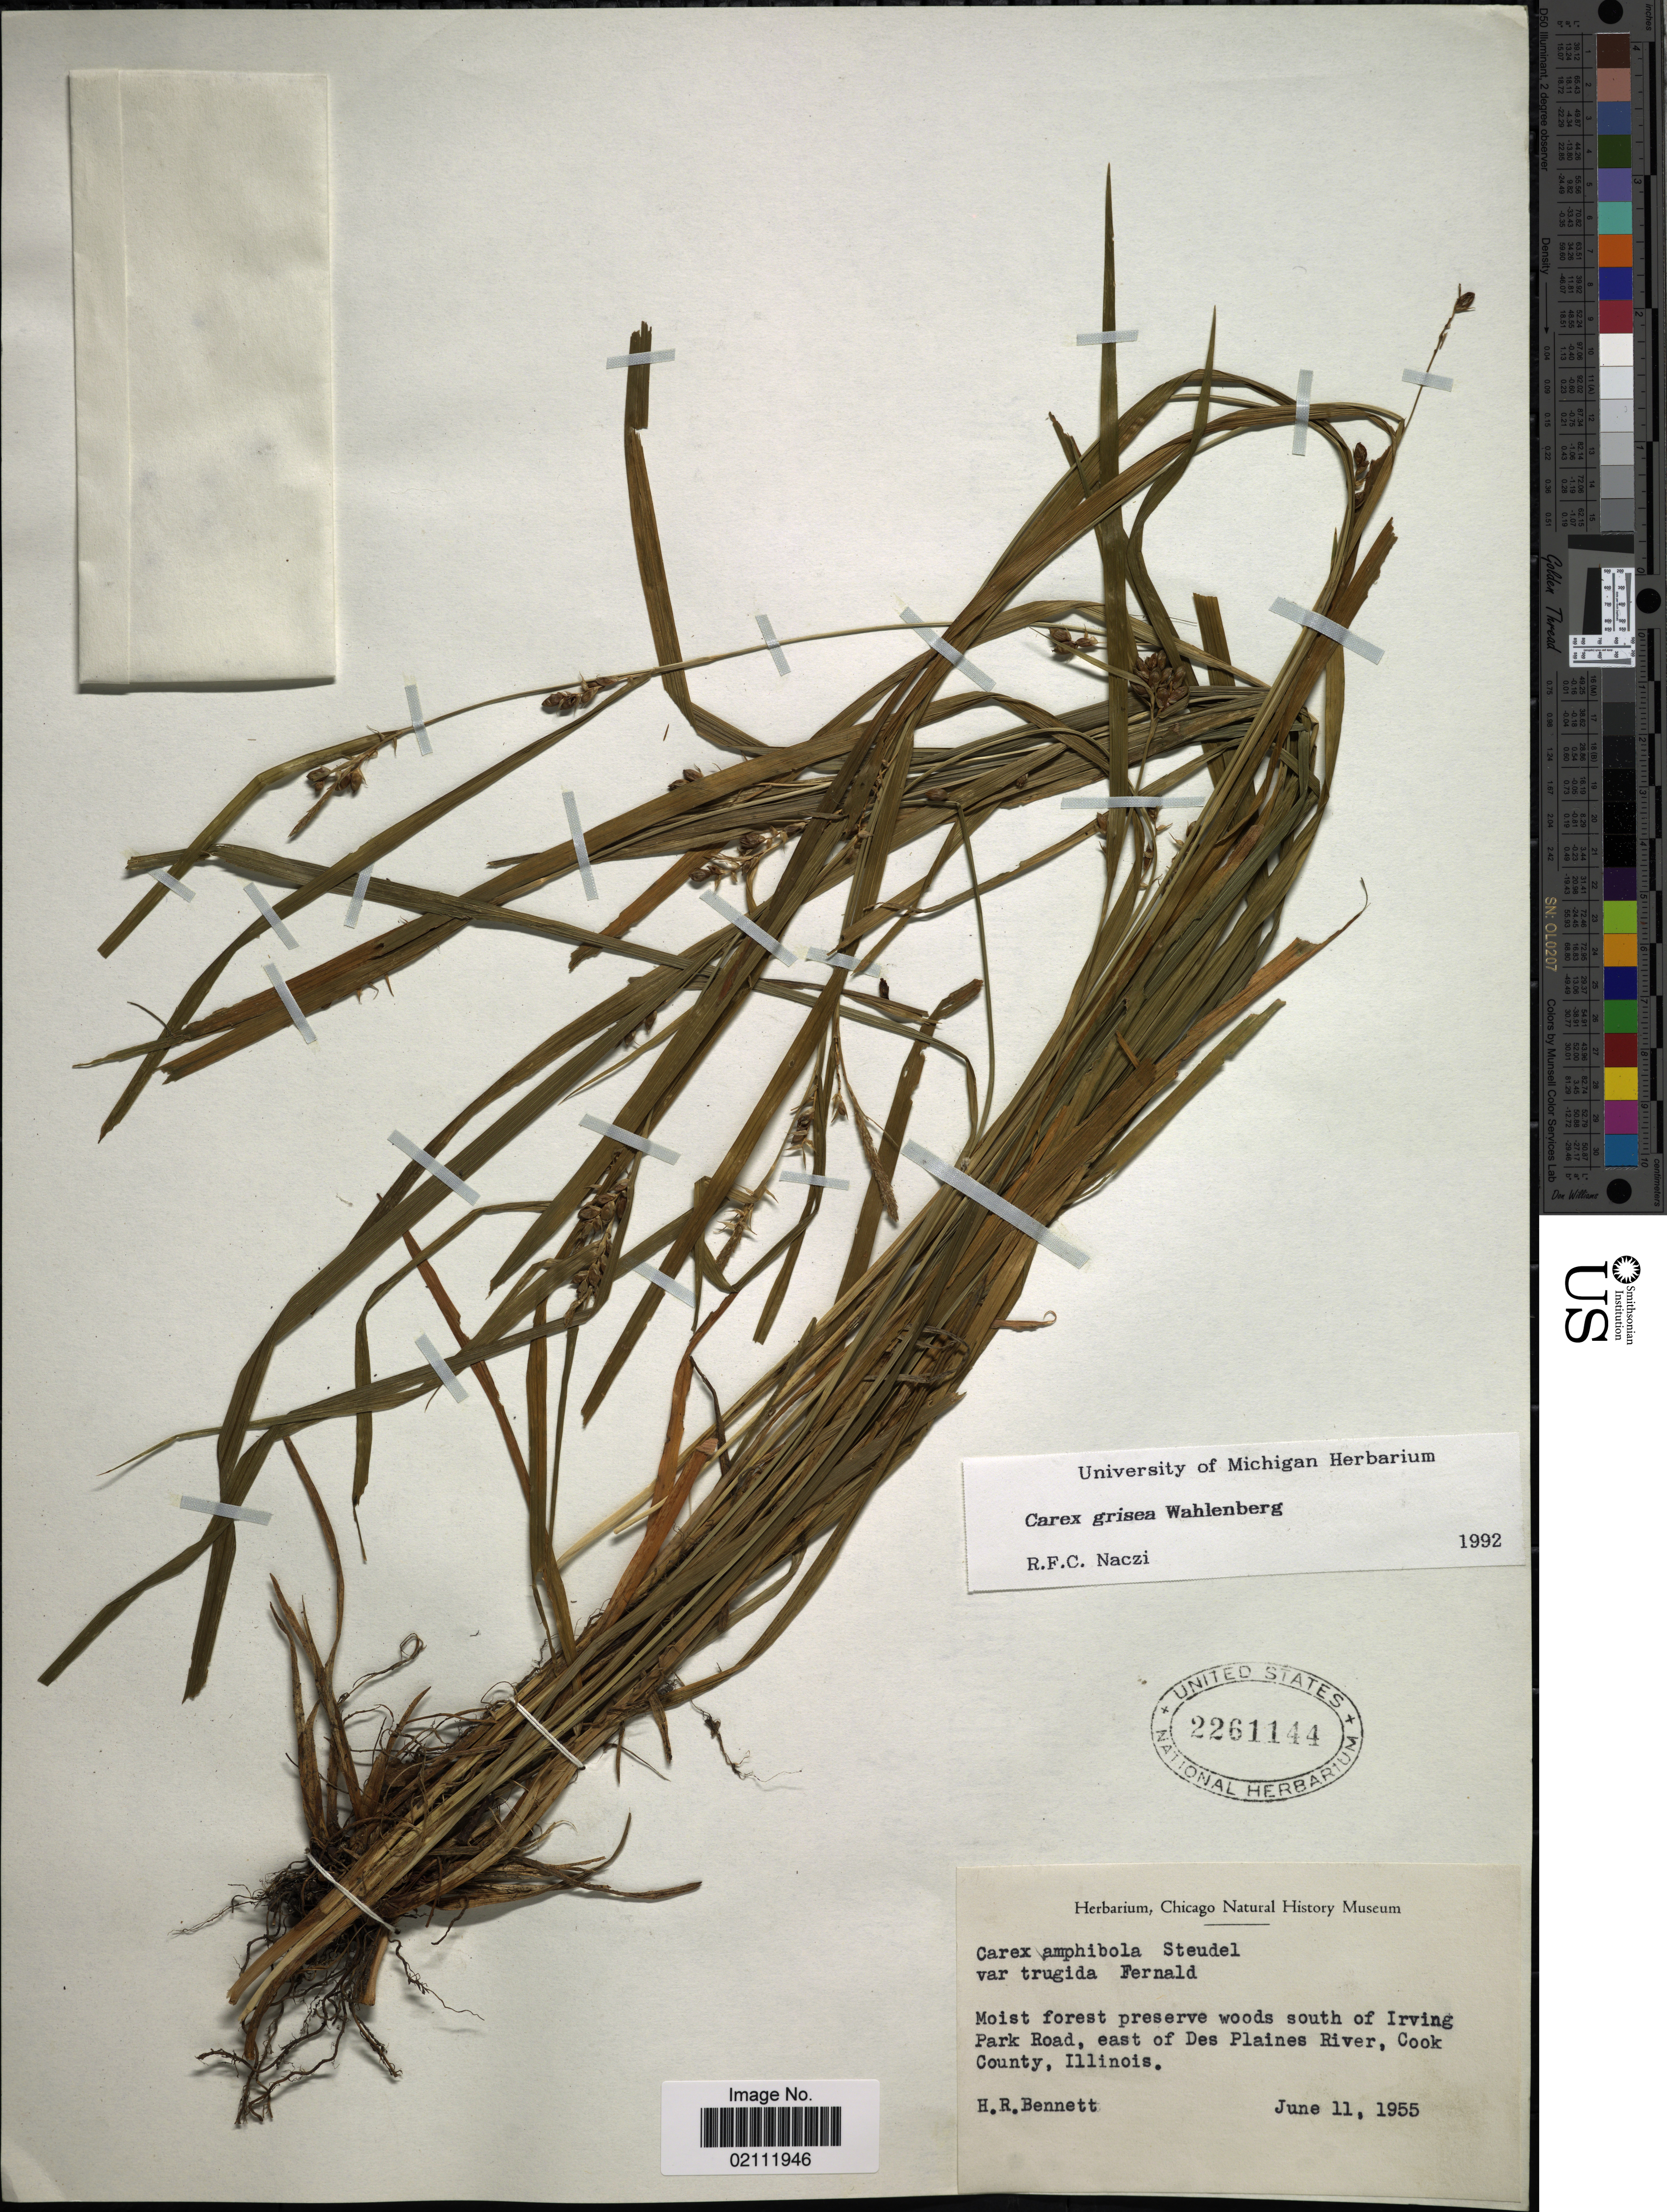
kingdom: Plantae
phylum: Tracheophyta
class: Liliopsida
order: Poales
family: Cyperaceae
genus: Carex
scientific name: Carex grisea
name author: Wahlenb.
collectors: H. R. Bennett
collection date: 1955-06-11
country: United States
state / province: Illinois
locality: Moist forest preserve woods south of Irving Park Road, east of Des Plaines River, Cook County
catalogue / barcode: US 2261144